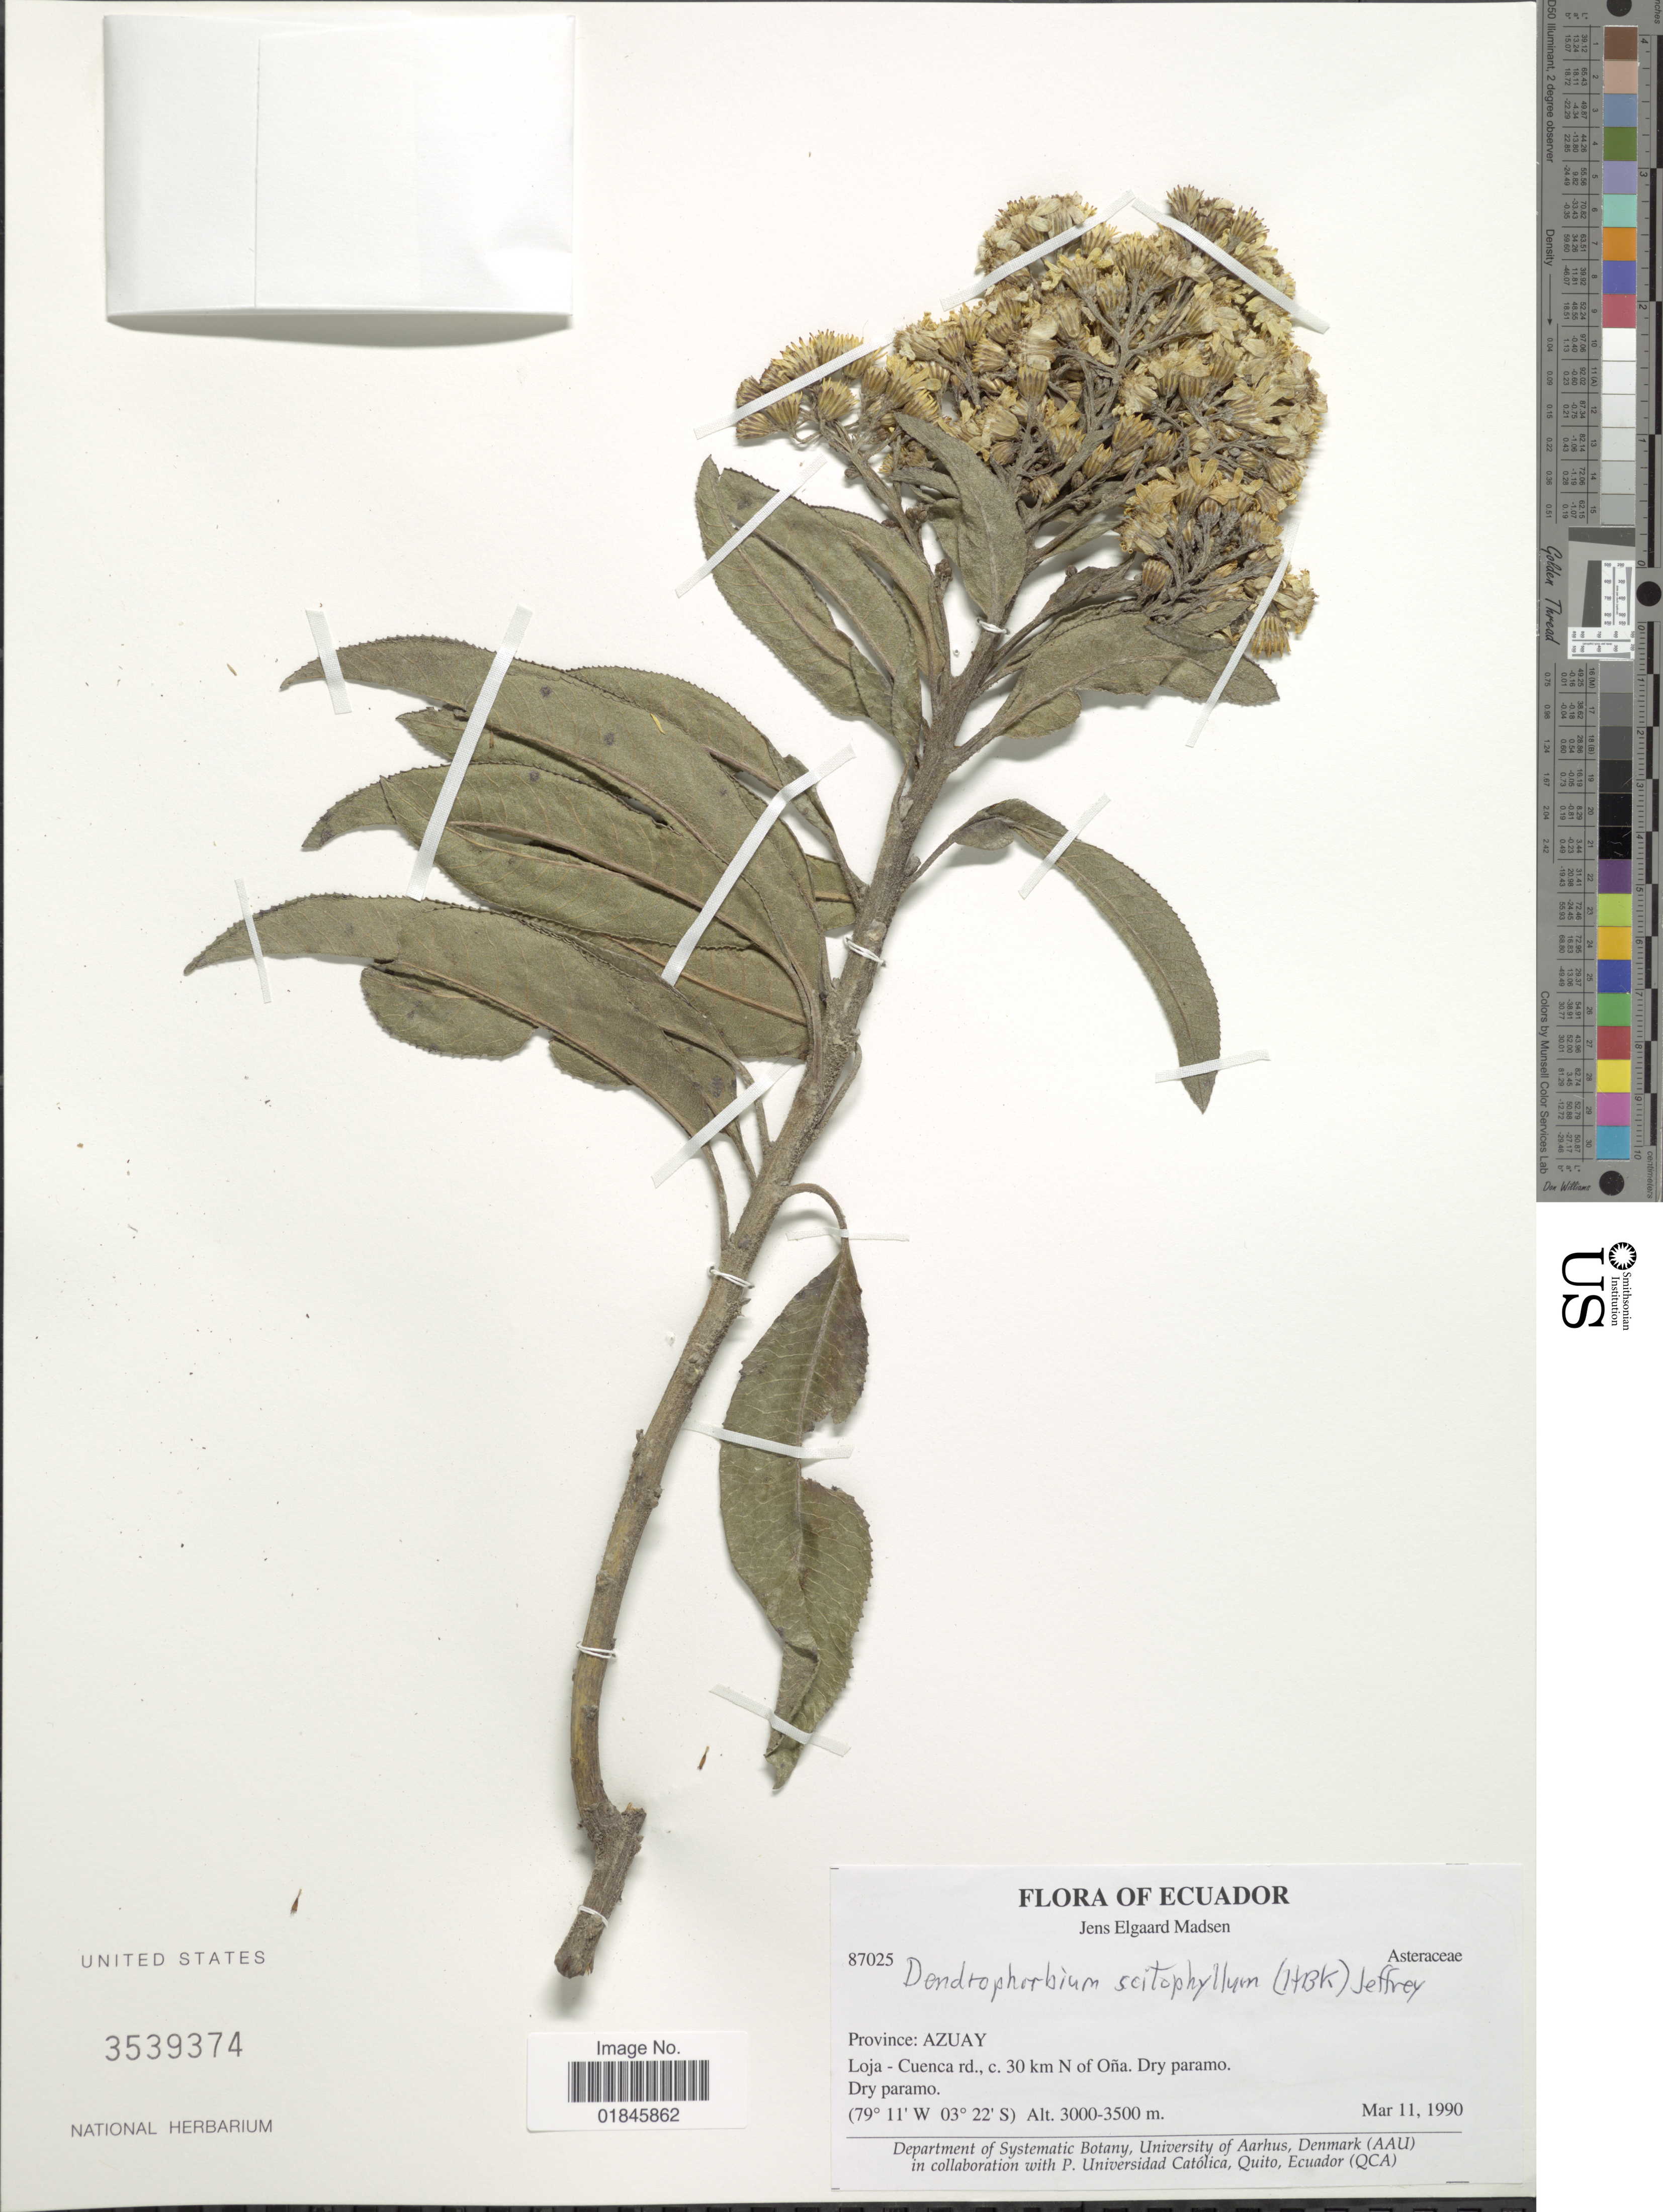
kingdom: Plantae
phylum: Tracheophyta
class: Magnoliopsida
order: Asterales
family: Asteraceae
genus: Pentacalia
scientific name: Pentacalia scitophylla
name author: Kunth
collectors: J. E. Madsen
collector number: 87025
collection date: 1990-03-11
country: Ecuador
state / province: Azuay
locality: Province: Azuay. Loja - Cuenca rd., c. 30 km N of Oña. Dry paramo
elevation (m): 3000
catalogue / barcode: US 3539374